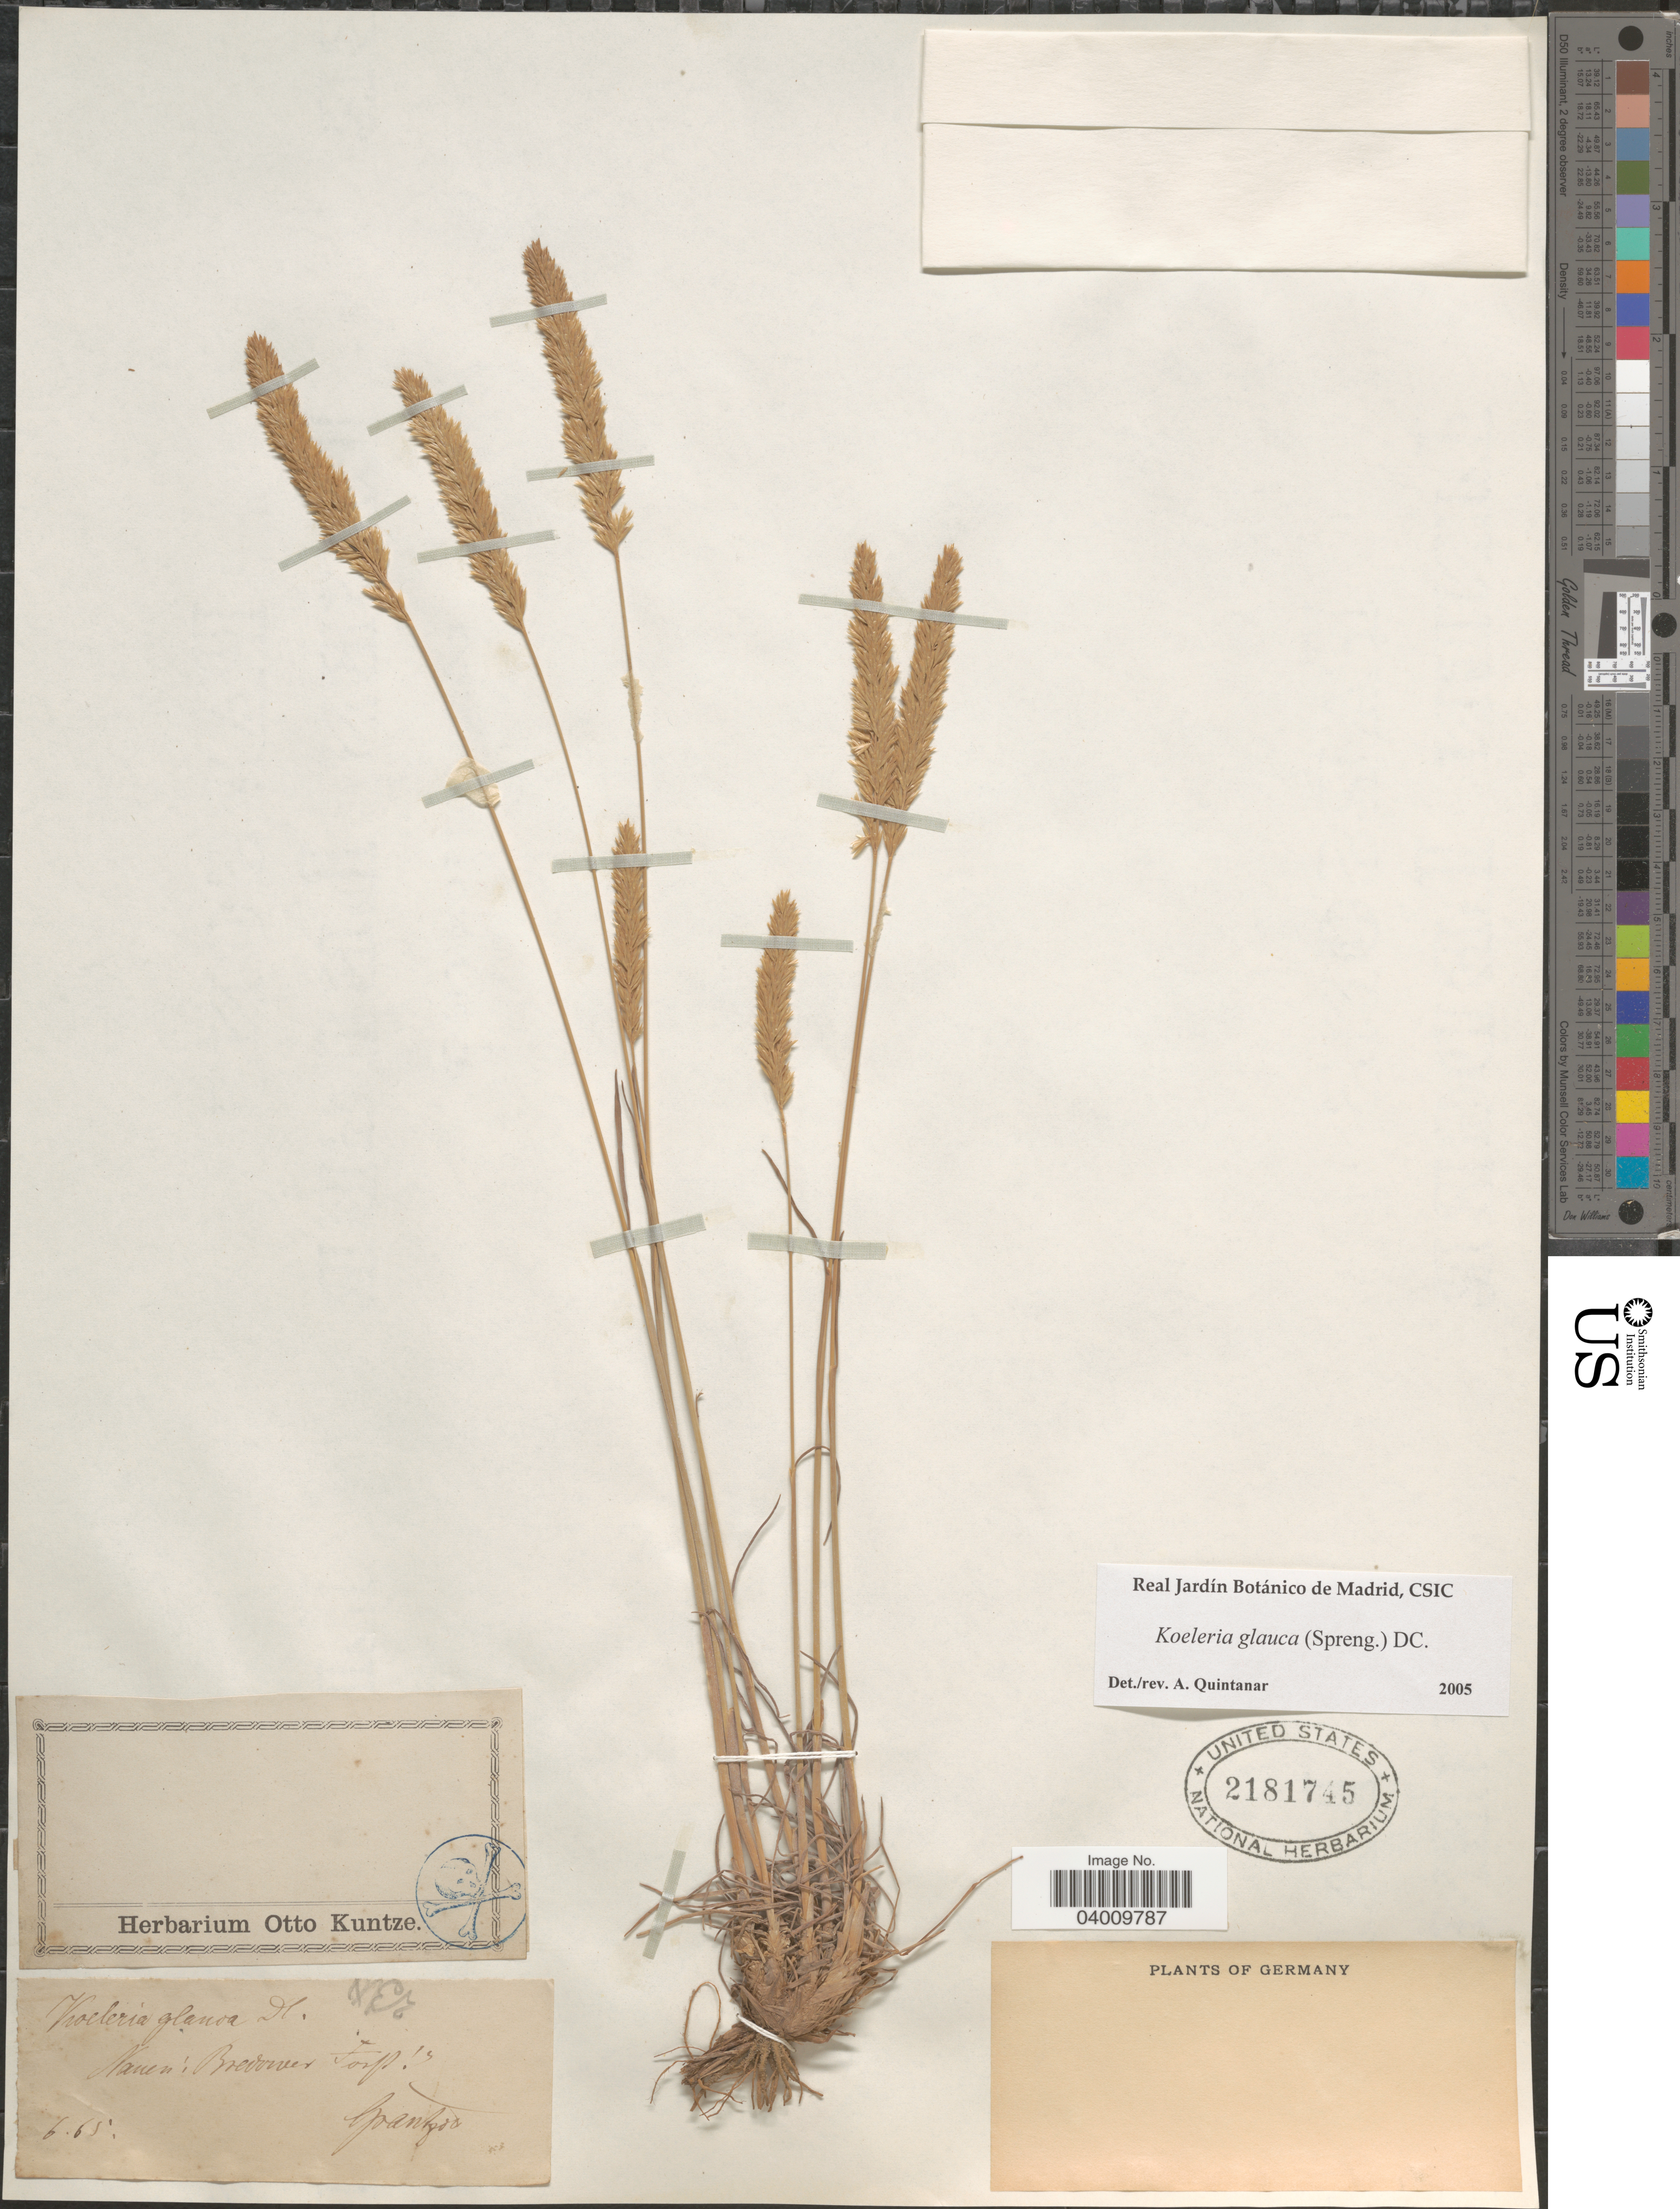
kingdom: Plantae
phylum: Tracheophyta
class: Liliopsida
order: Poales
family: Poaceae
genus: Koeleria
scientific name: Koeleria glauca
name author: (Spreng.) DC.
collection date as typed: Transcribed d/m/y: /6/65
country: Germany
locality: Nauen: Bredower Forst.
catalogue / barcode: US 2181745